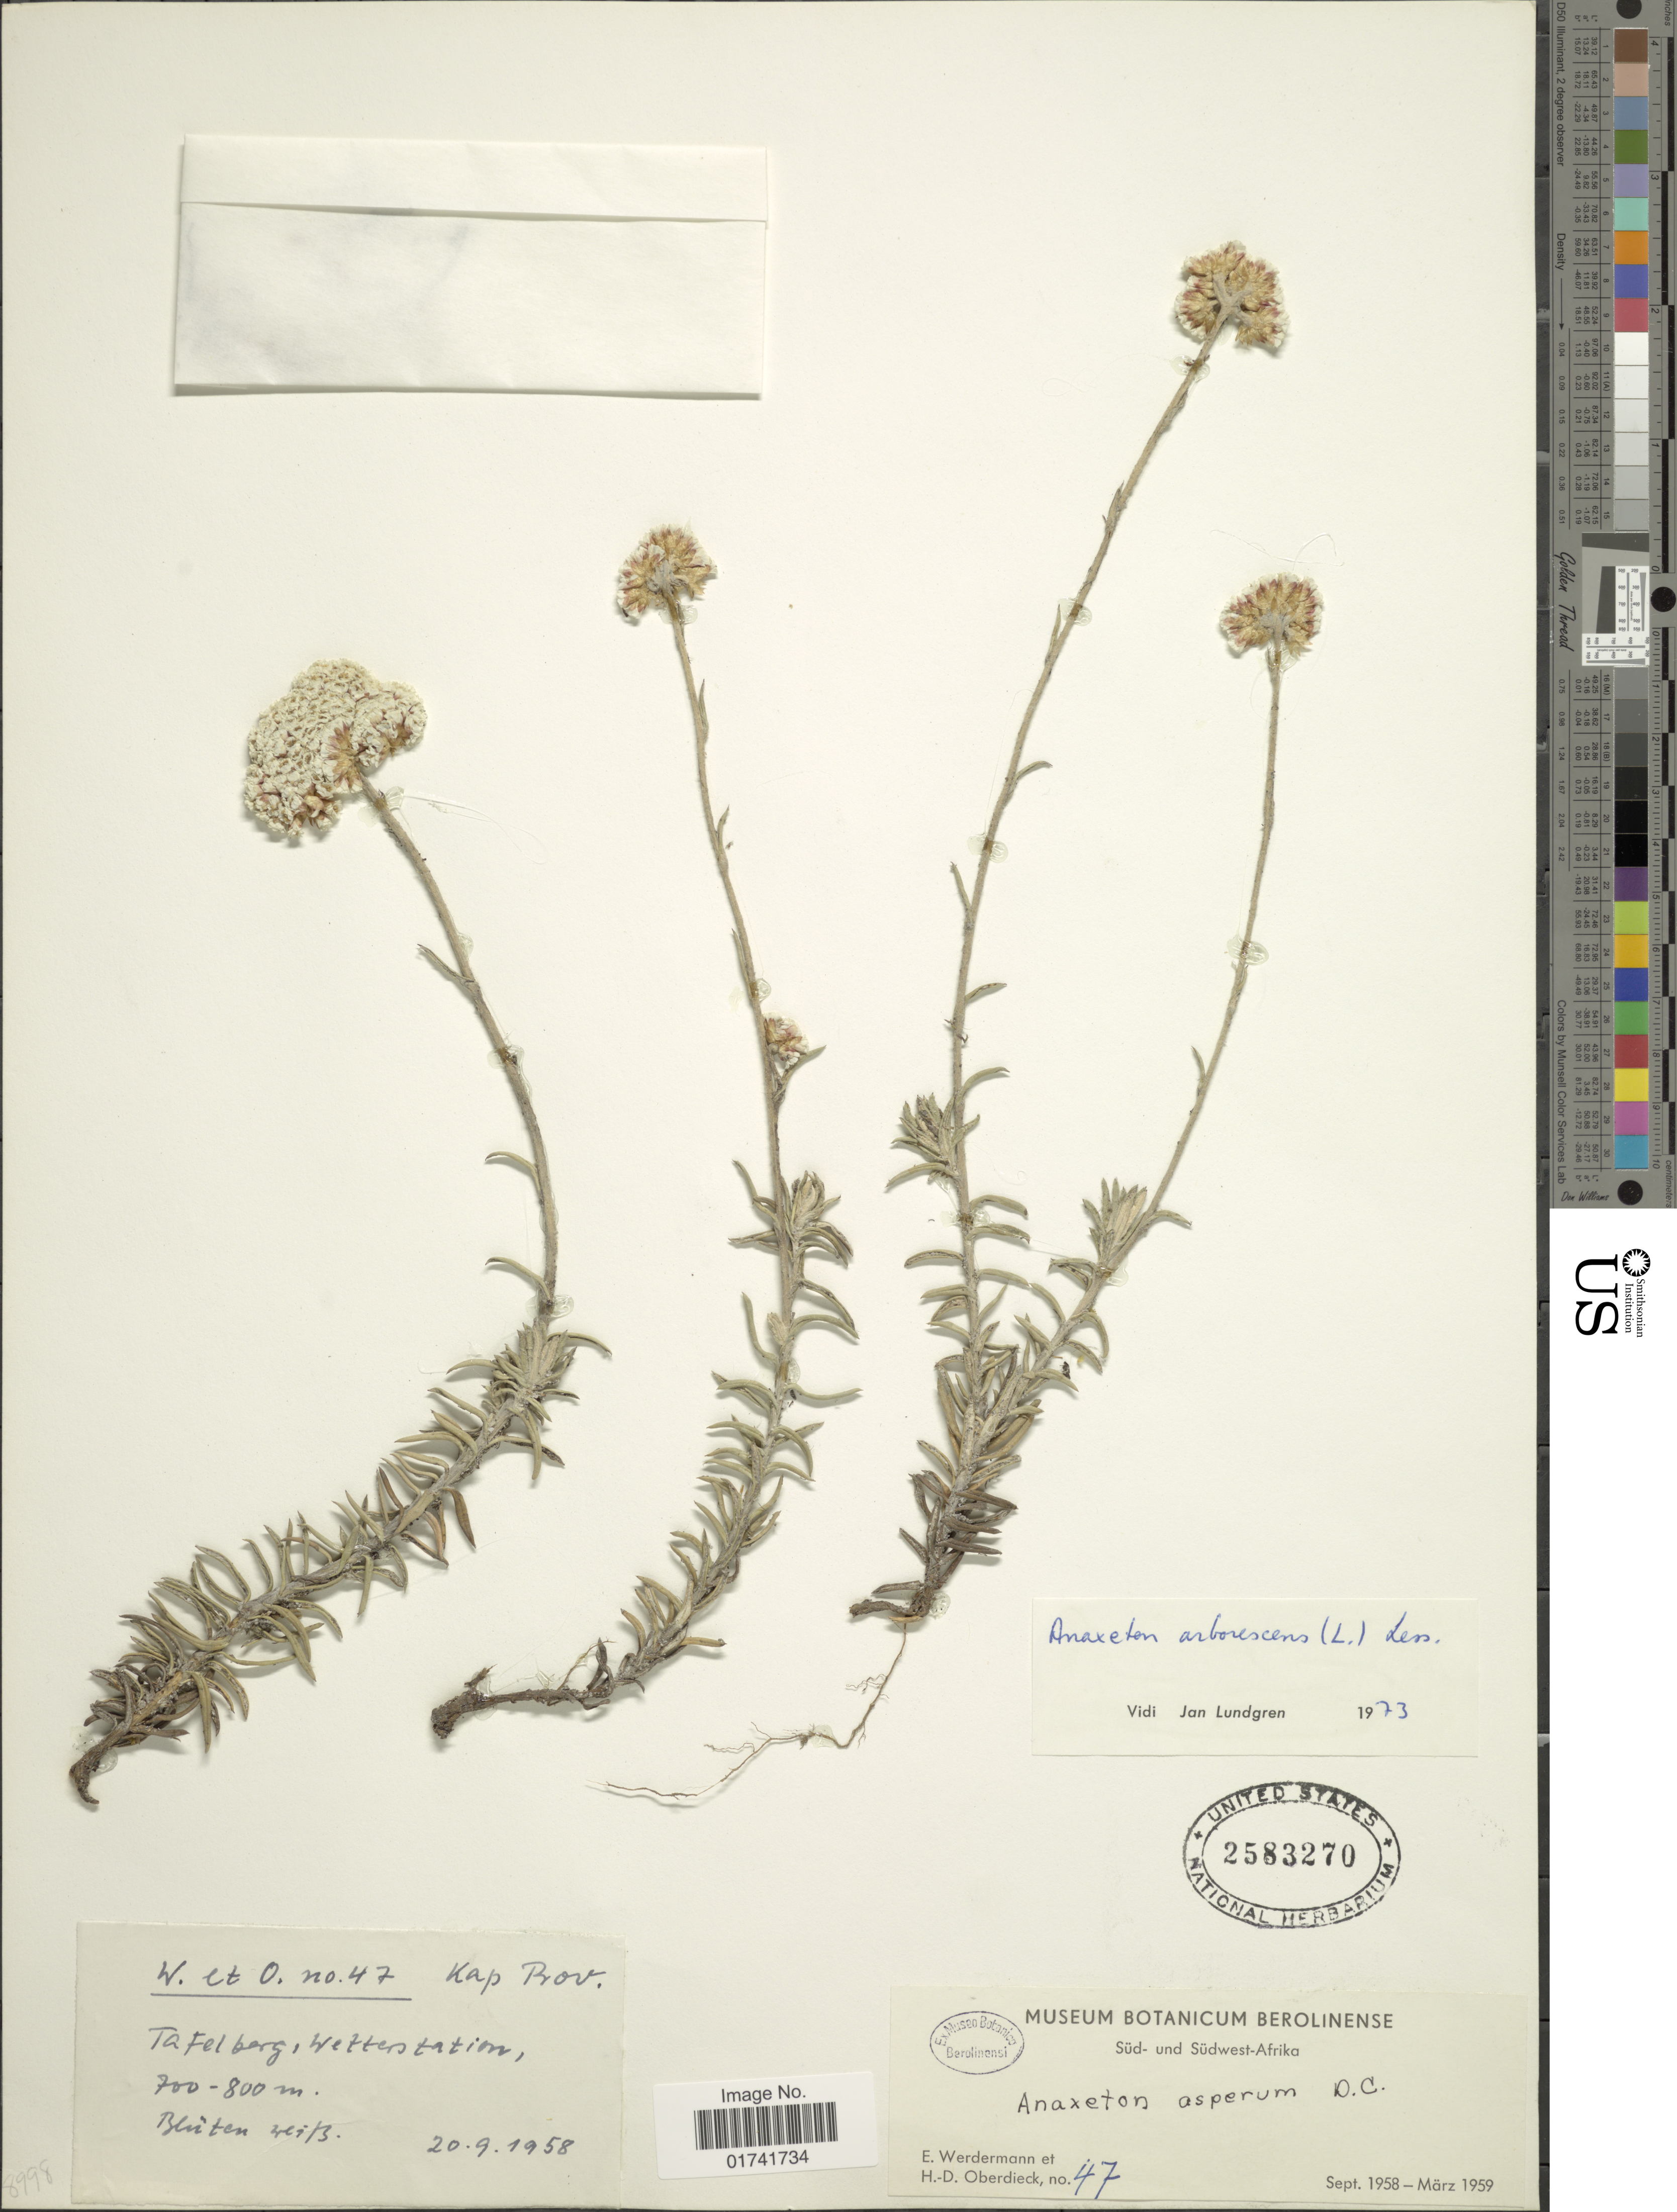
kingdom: Plantae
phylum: Tracheophyta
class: Magnoliopsida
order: Asterales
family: Asteraceae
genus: Anaxeton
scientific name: Anaxeton arborescens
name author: (L.) Less.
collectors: E. Werdermann & H. Oberdieck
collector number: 47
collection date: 1958-09-20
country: South Africa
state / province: Western Cape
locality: Tafelberg, Wetterstation.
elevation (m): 700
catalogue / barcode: US 2583270